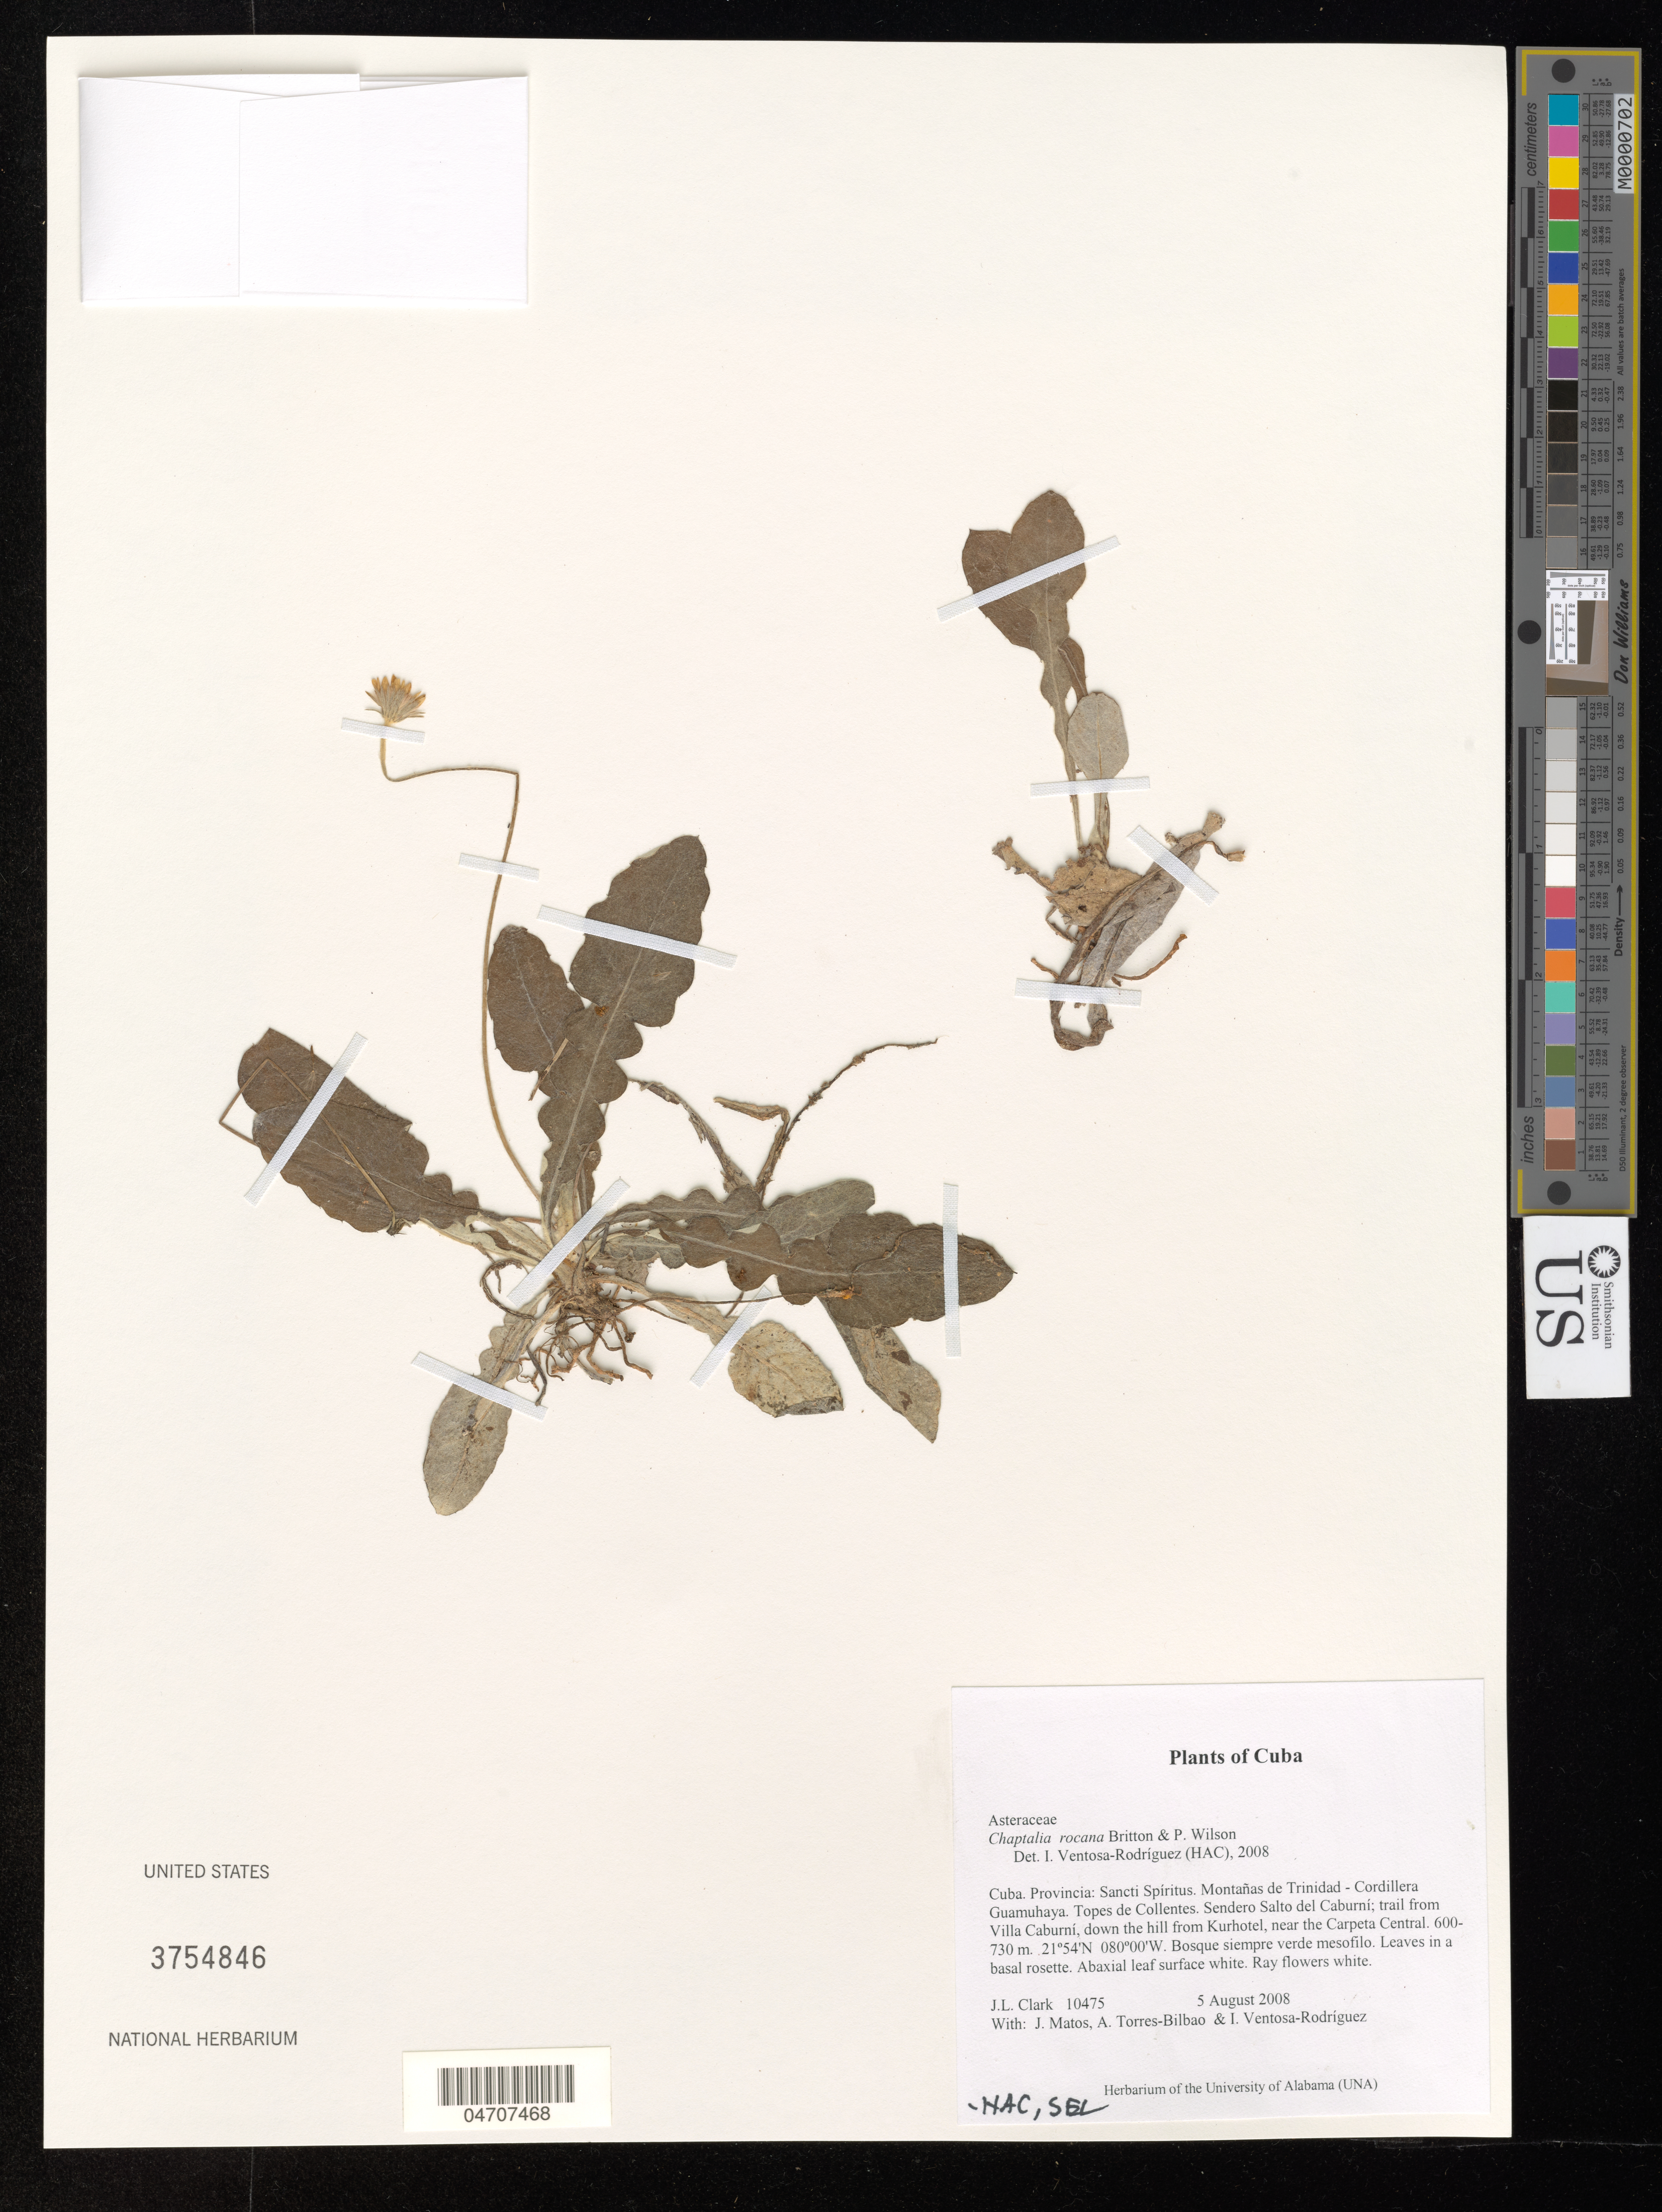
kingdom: Plantae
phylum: Tracheophyta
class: Magnoliopsida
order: Asterales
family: Asteraceae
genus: Chaptalia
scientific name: Chaptalia rocana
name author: Britton & P. Wilson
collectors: J. L. Clark, J. Matos, A. Torres-Bilbao & A. Hewitt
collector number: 10475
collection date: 2008-08-05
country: Cuba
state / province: Sancti Spíritus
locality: Montañas de Trinidad - Cordillera Guamuhaya. Topes de Collentes. Sendero Salto del Caburní; trail from Villa Caburni, down the hill from Kurhotel, near the Carpeta Central.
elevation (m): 600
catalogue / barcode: US 3754846